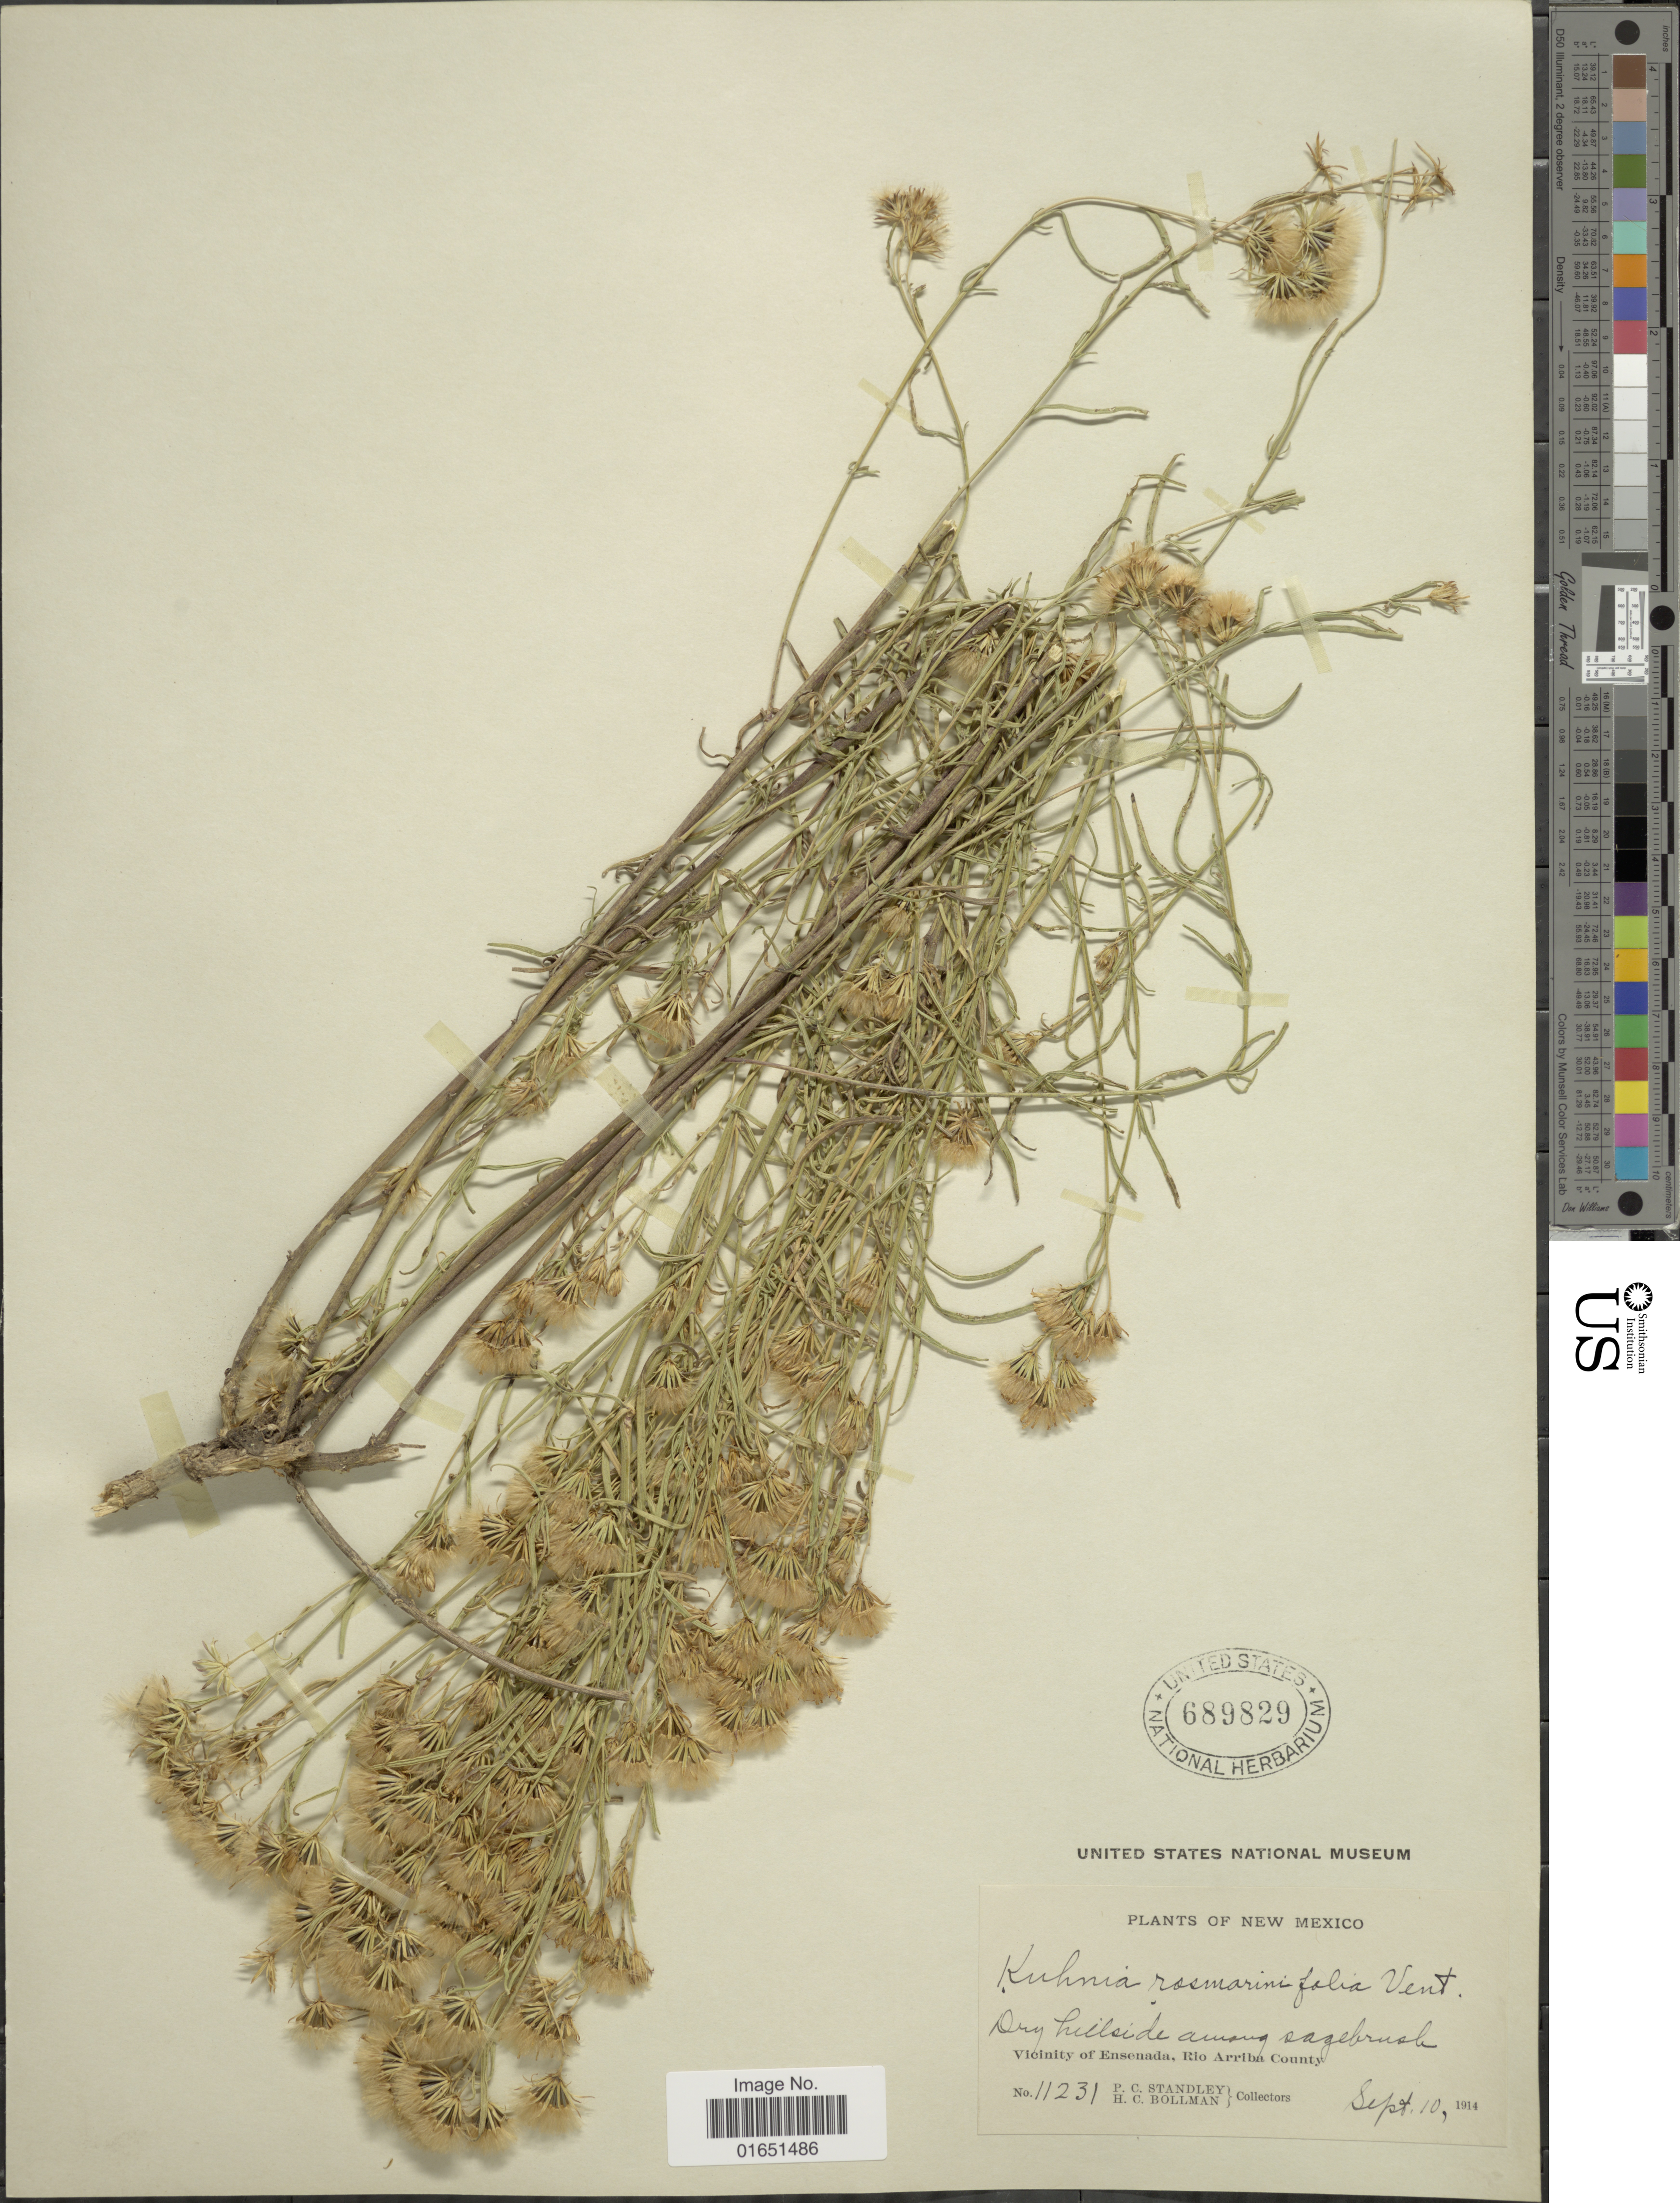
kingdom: Plantae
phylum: Tracheophyta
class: Magnoliopsida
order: Asterales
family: Asteraceae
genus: Brickellia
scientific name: Brickellia rosmarinifolia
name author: (Vent.) W.A. Weber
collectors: P. C. Standley & H. C. Bollman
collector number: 11231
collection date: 1914-09-10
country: United States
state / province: New Mexico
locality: Dry hillside among sagebrush, Vicinity of Ensenada, RIo Arriba County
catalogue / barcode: US 689829